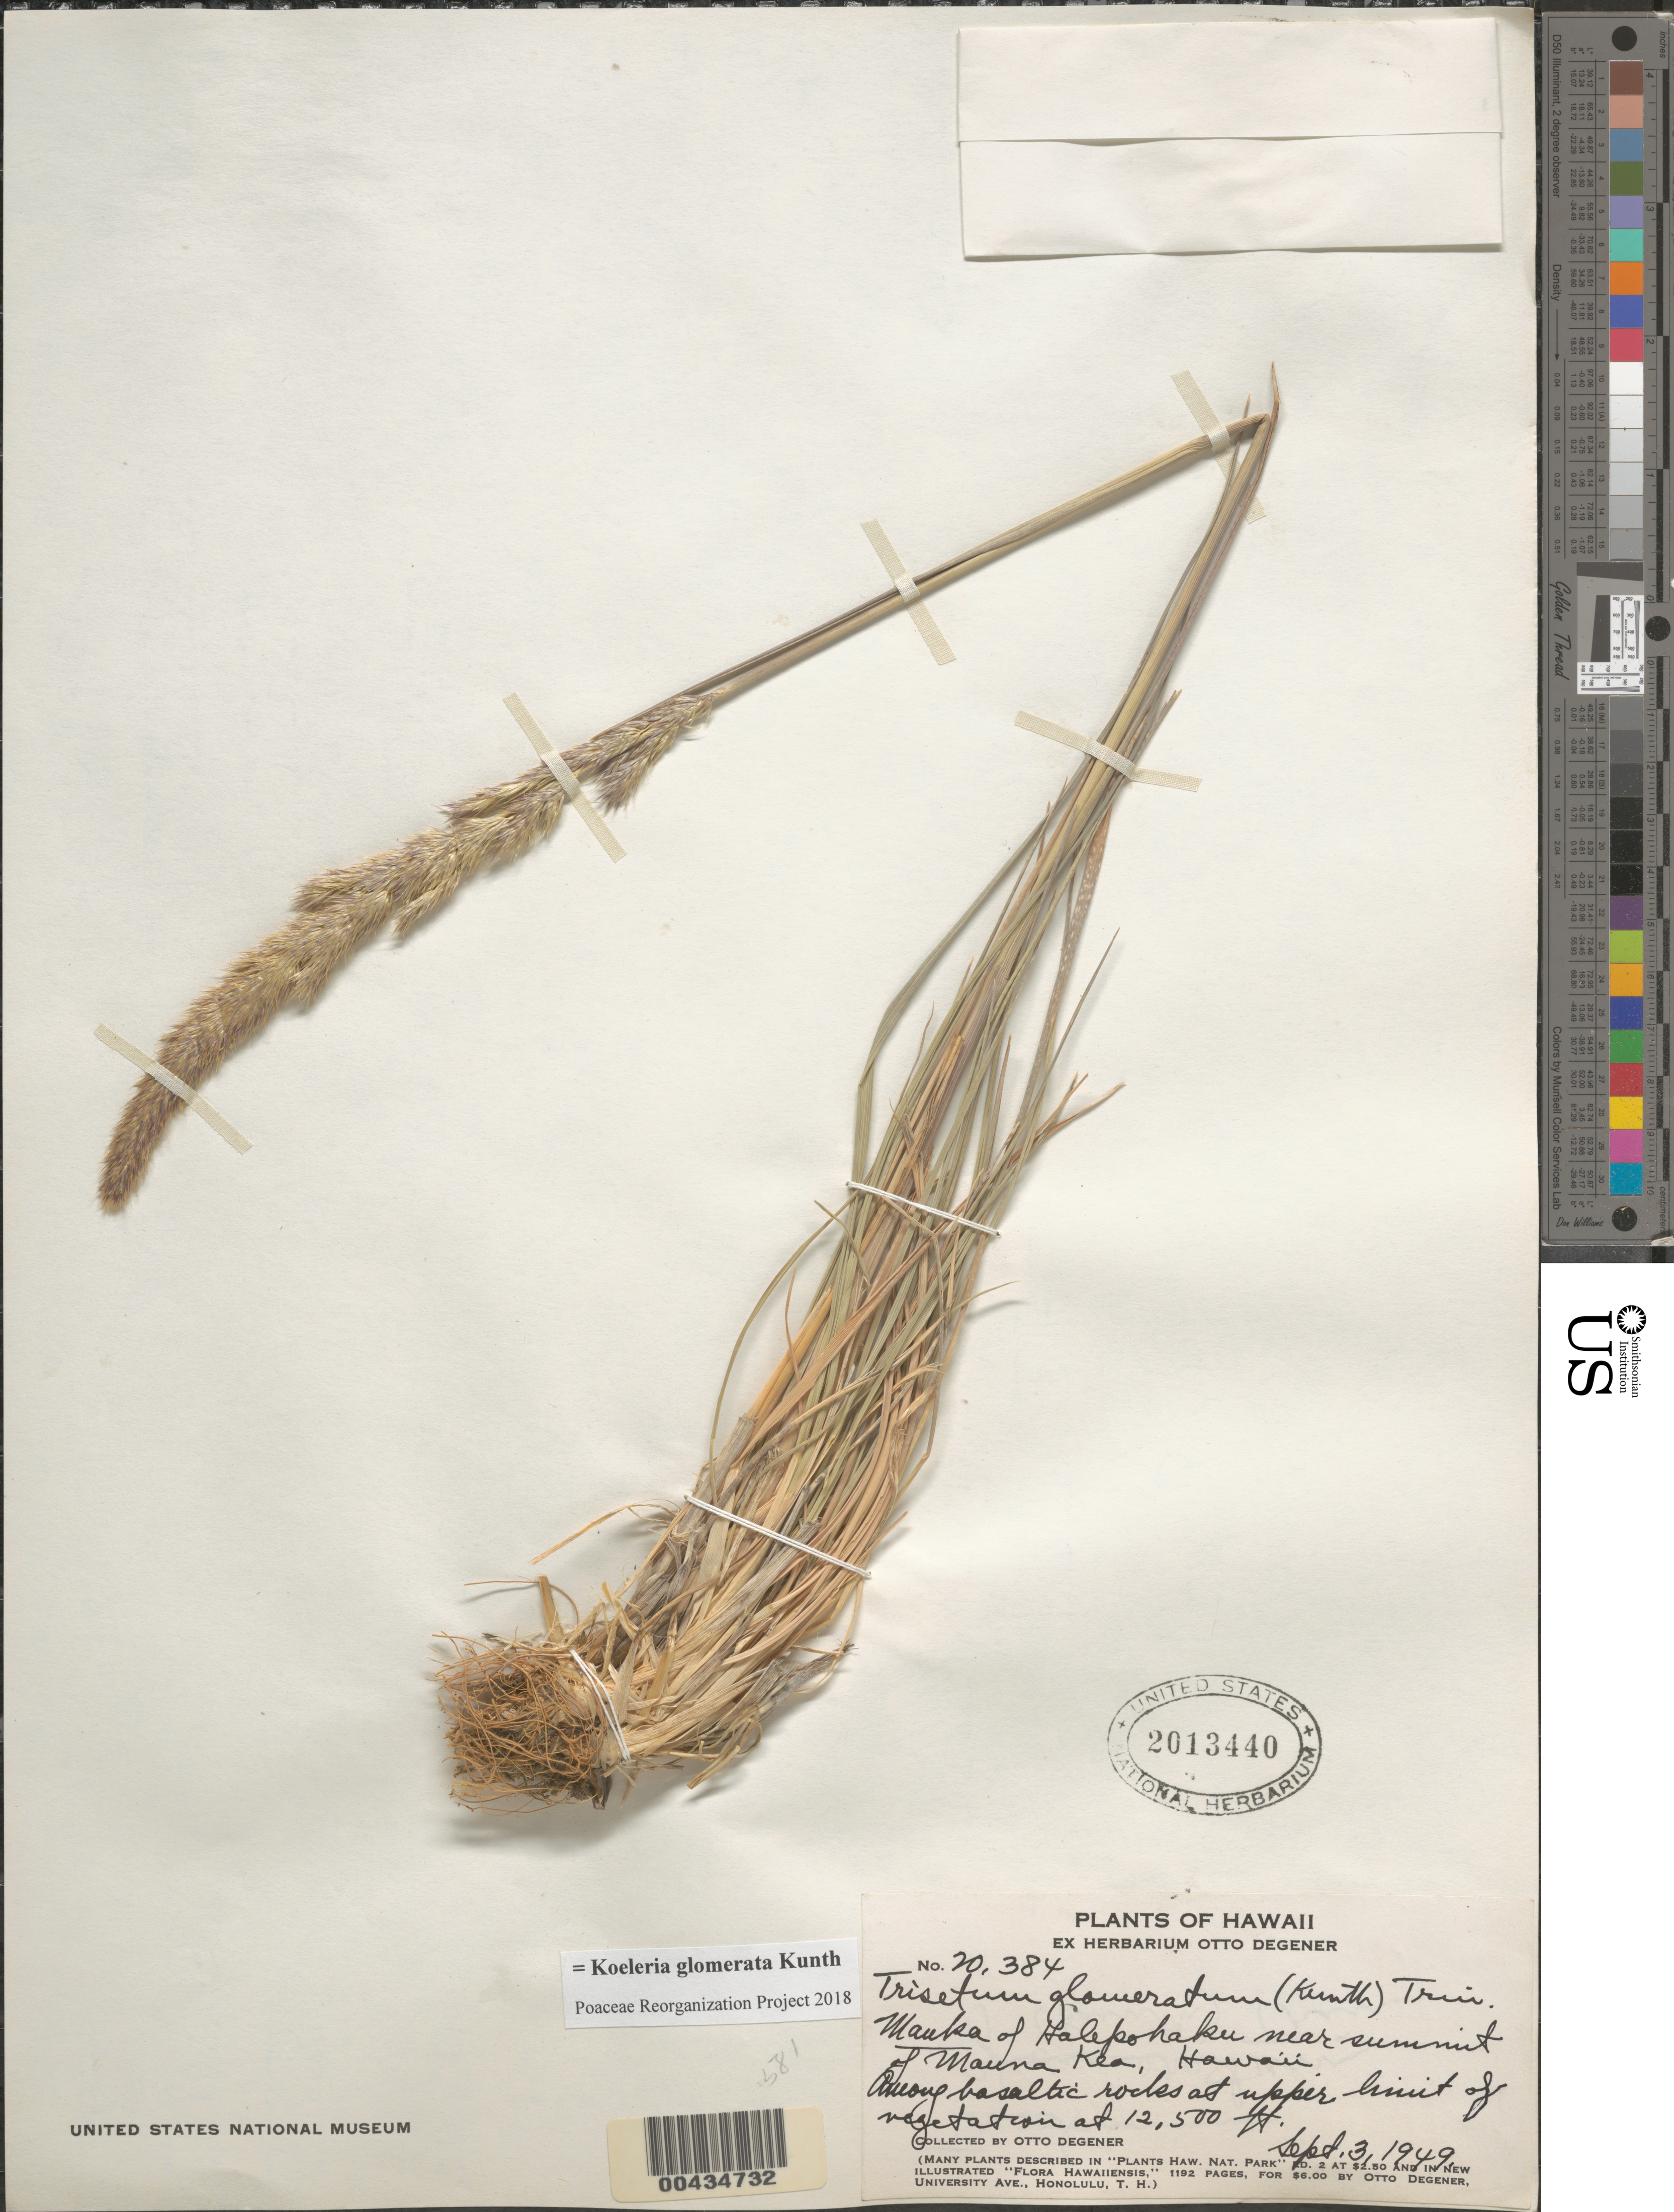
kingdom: Plantae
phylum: Tracheophyta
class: Liliopsida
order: Poales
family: Poaceae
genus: Koeleria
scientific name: Koeleria glomerata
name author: Kunth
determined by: Poaceae Reorganization Project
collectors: O. Degener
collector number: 20384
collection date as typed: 3 Sep 1949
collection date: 1949-09-03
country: United States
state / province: Hawaii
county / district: Hawaii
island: Hawaii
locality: mauka of Halepohaku near summit of Mauna Kea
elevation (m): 3810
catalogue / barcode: US 2013440